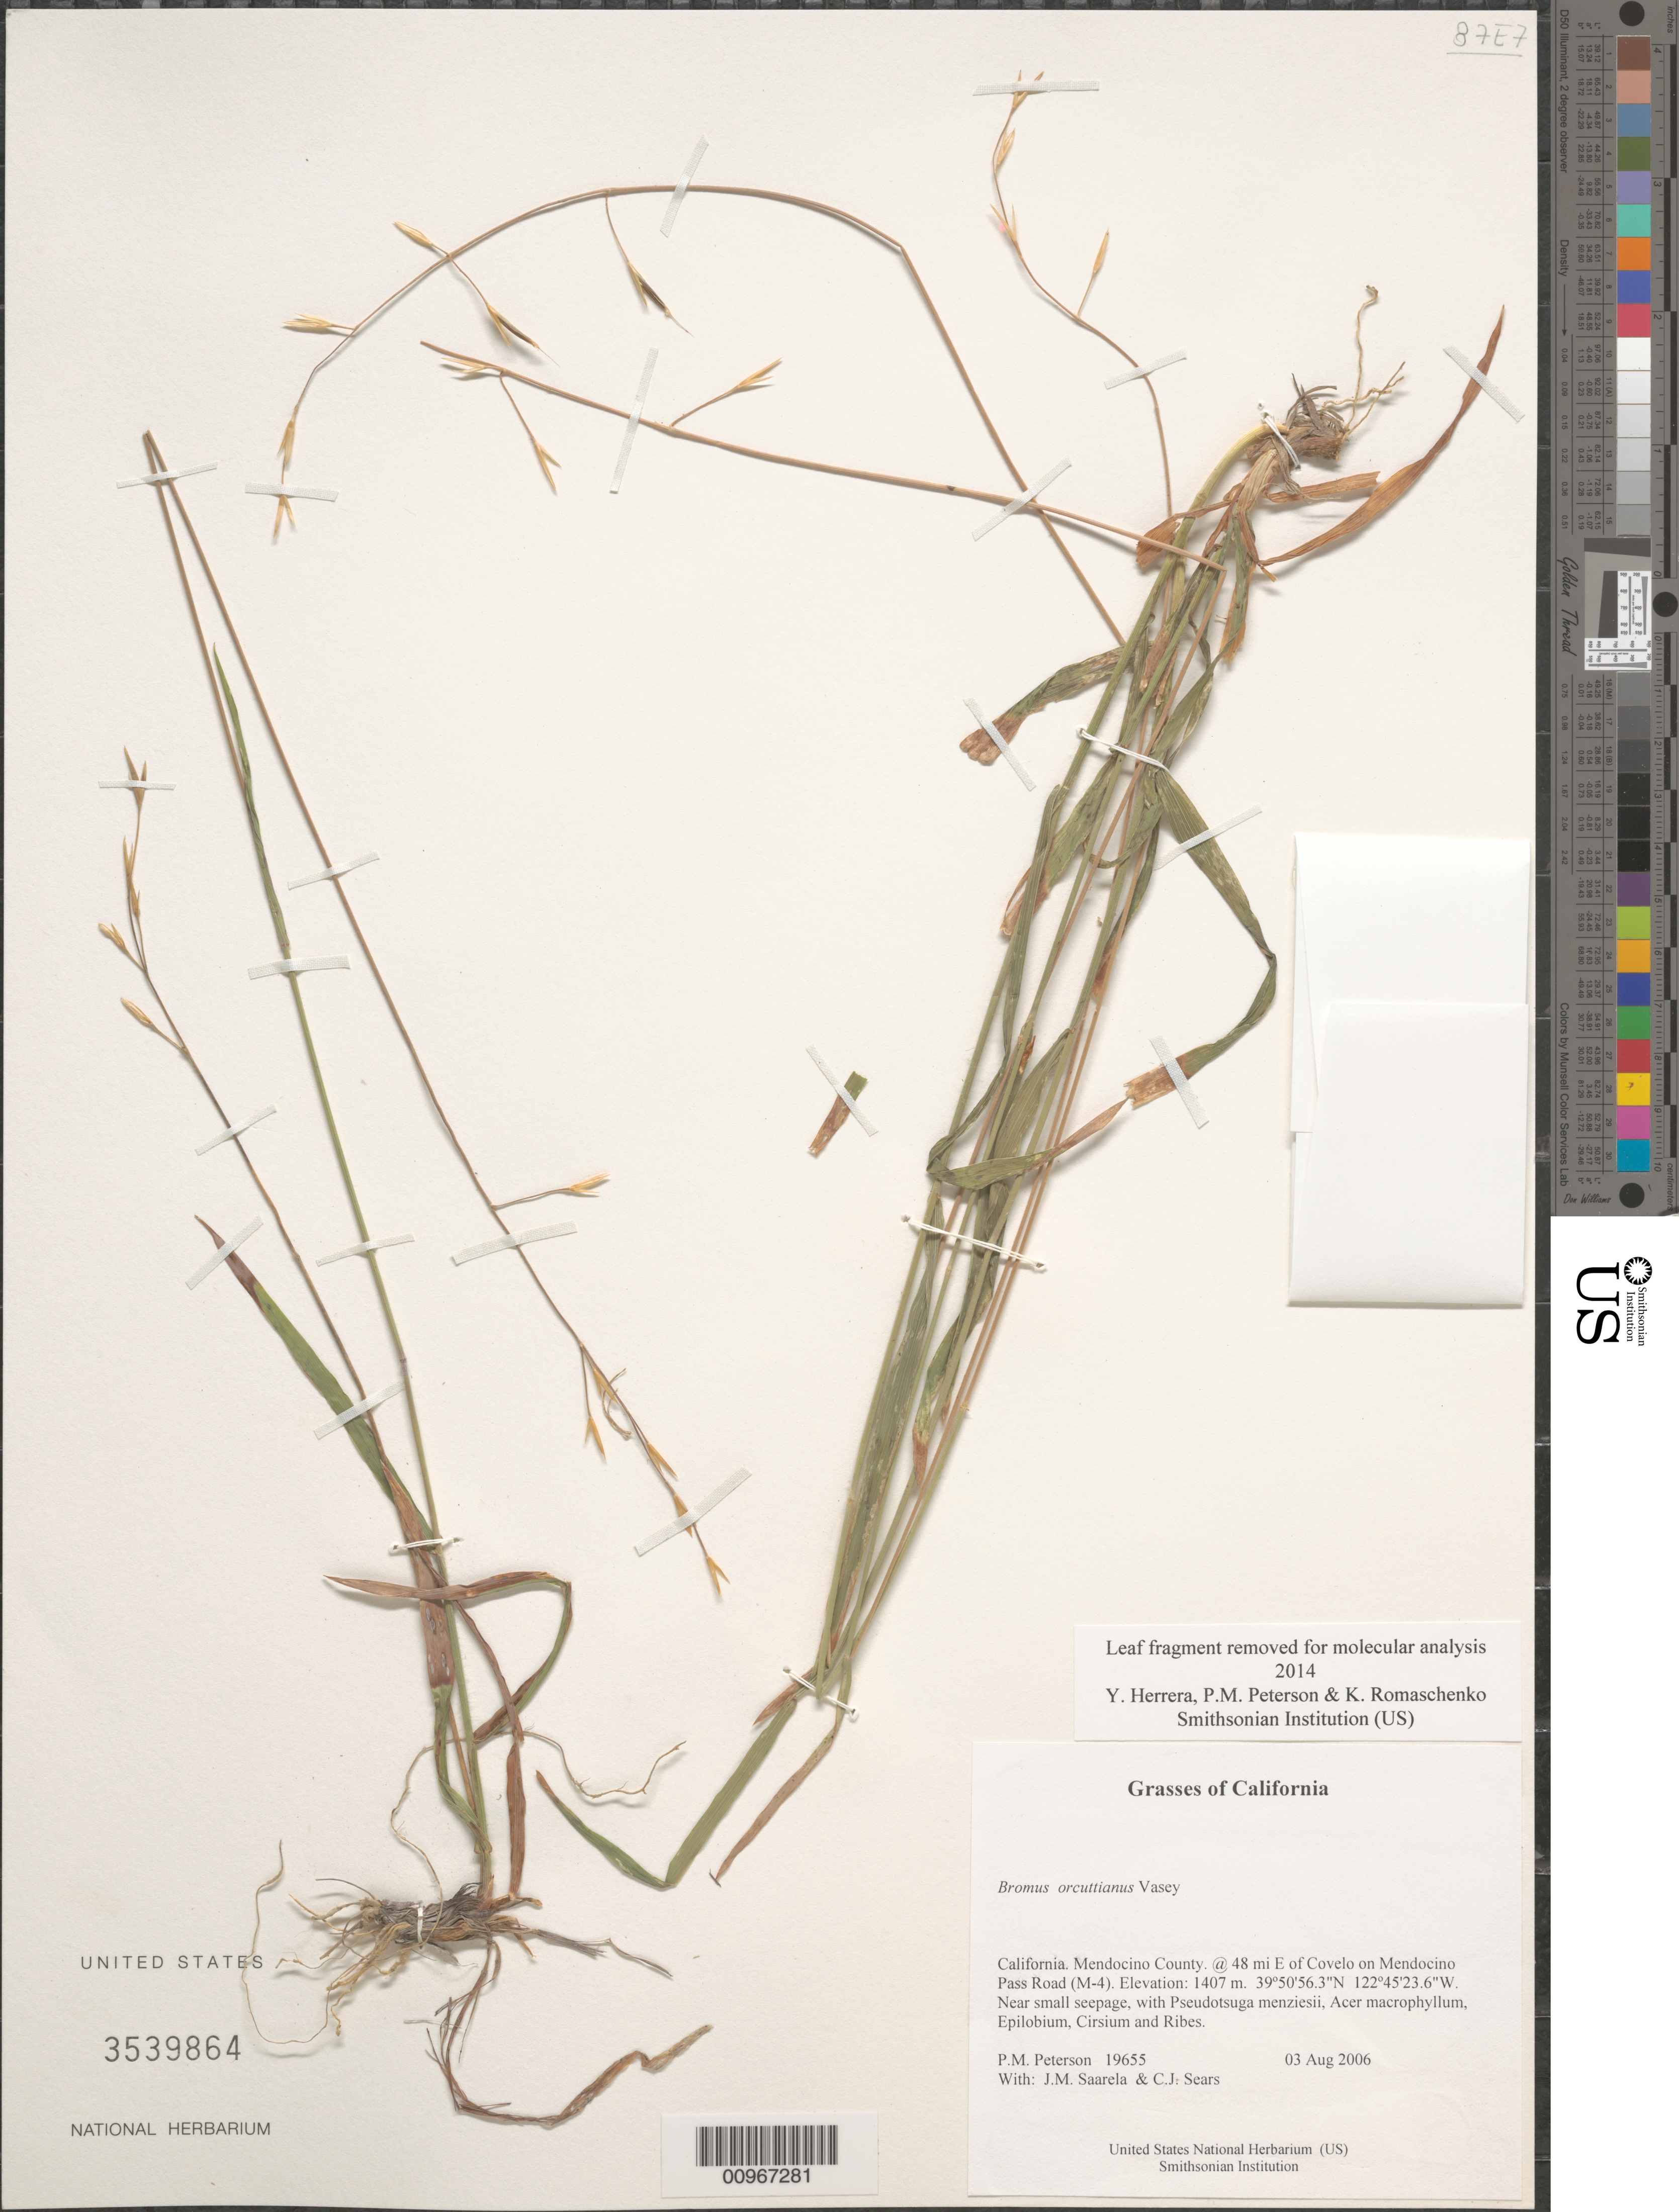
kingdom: Plantae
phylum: Tracheophyta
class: Liliopsida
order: Poales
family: Poaceae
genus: Bromus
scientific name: Bromus orcuttianus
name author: Vasey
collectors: P. M. Peterson, J. Saarela & C. Sears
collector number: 19655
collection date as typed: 03 Aug 2006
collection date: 2006-08-03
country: United States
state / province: California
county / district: Mendocino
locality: At 48 mi E of Covelo on Mendocino Pass Road (M-4).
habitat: Near small seepage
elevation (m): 1407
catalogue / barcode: US 3539864